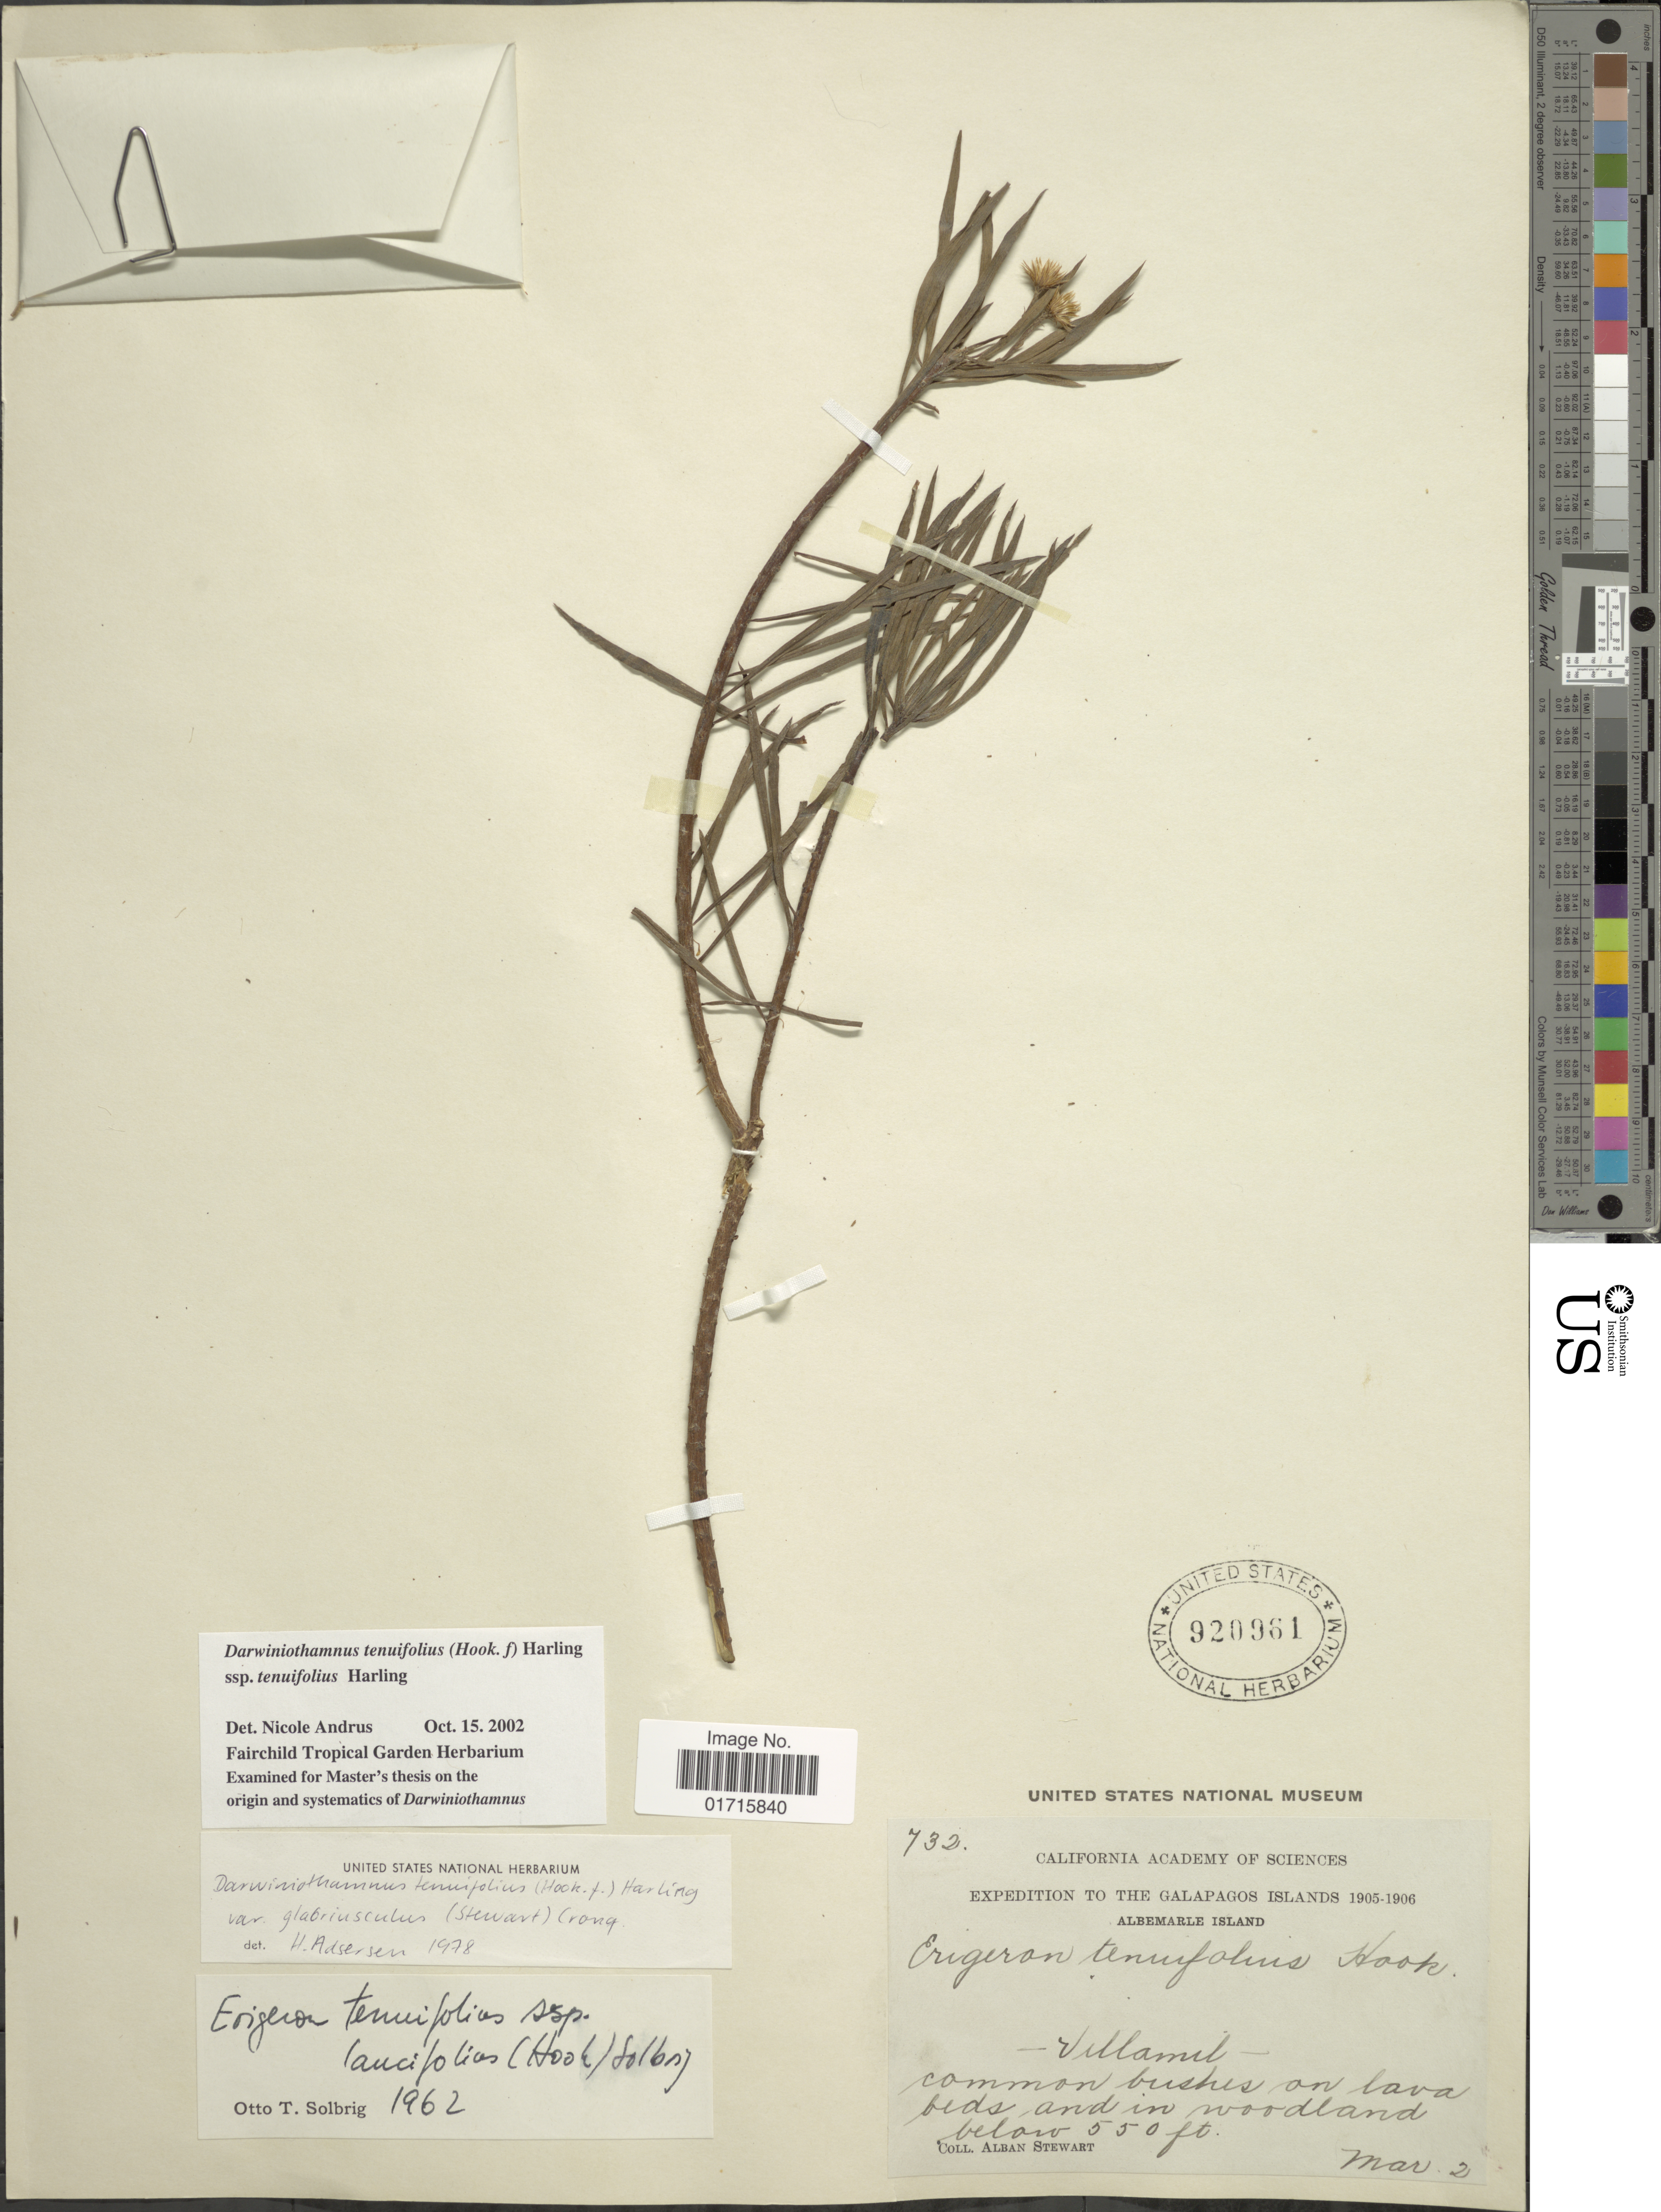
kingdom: Plantae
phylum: Tracheophyta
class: Magnoliopsida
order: Asterales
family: Asteraceae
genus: Darwiniothamnus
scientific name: Darwiniothamnus tenuifolius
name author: (Hook. f.) Harling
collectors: A. Stewart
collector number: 732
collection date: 1905-03-02/1906-03-02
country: Ecuador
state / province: Colón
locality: The Galapagos Islands. Albemarle Island. Villamil. common bushes on lava beds and in woodland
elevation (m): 168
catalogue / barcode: US 920961